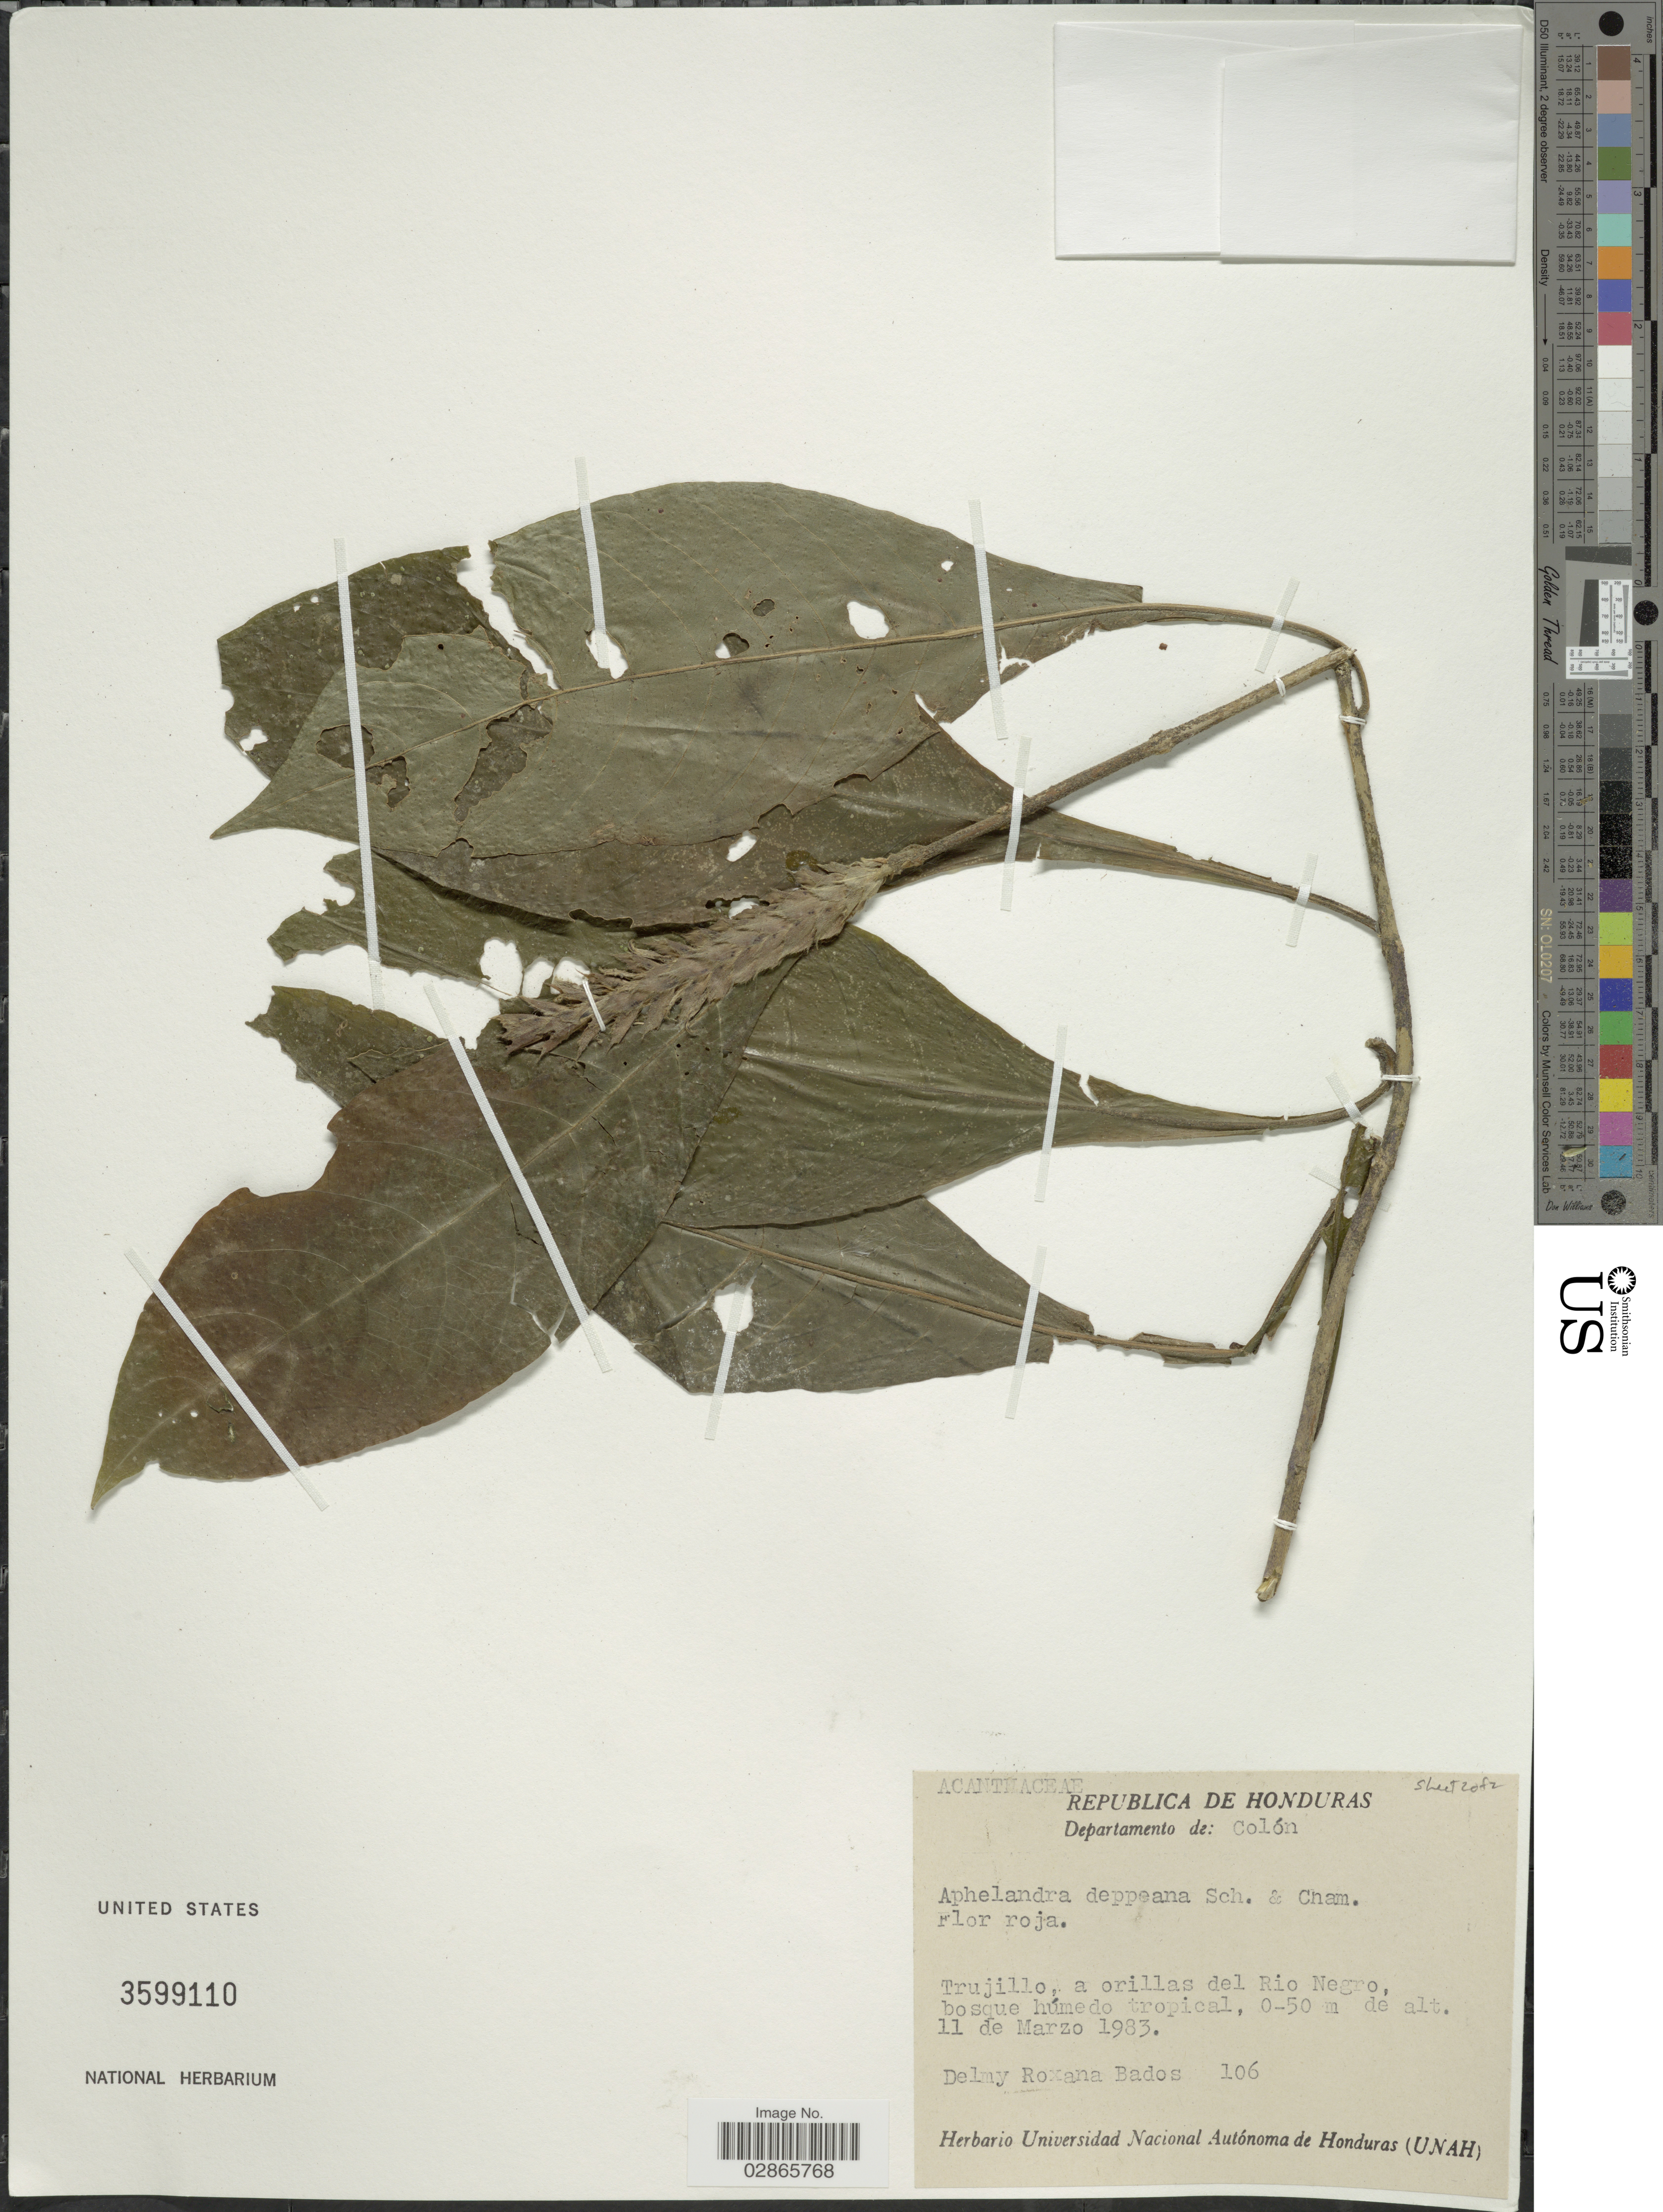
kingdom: Plantae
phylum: Tracheophyta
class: Magnoliopsida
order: Lamiales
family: Acanthaceae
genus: Aphelandra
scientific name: Aphelandra deppeana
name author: Schltdl. & Cham.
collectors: D. Bados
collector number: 106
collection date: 1983-03-11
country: Honduras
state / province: Colón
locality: Departamento de: Colón. Trujillo, a orillas del Rio Negro.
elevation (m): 0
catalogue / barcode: US 3599110